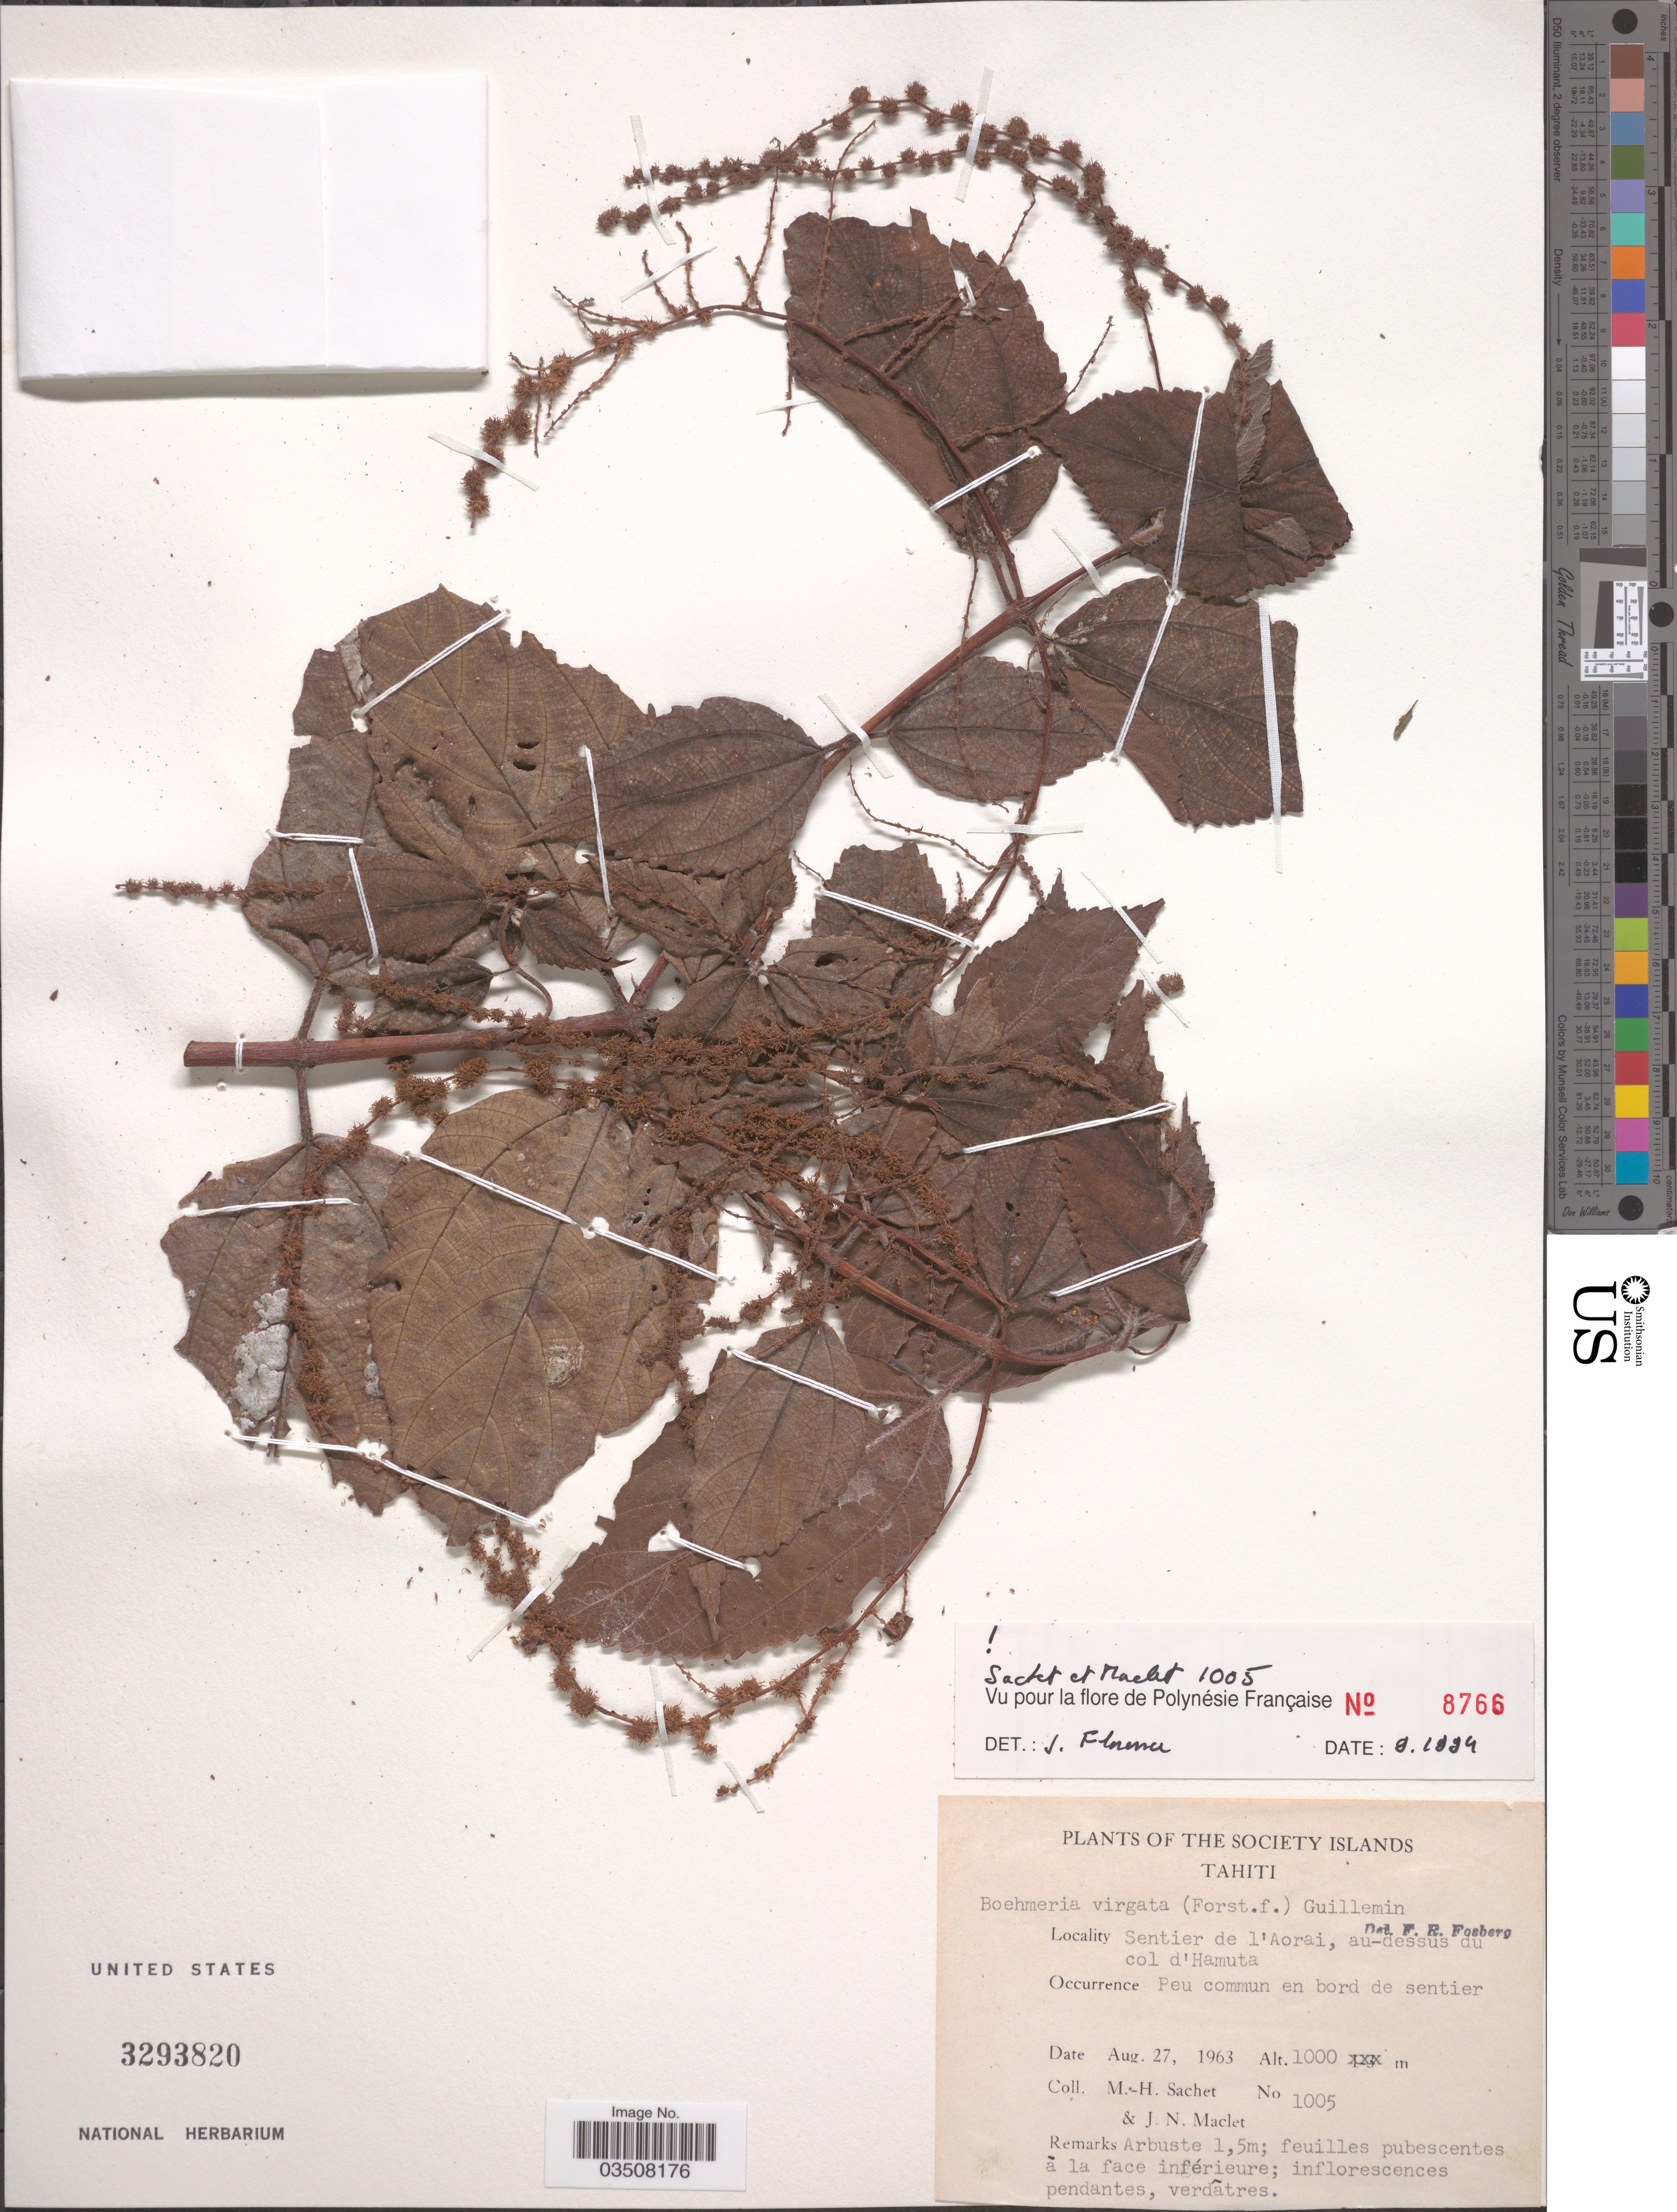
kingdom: Plantae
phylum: Tracheophyta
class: Magnoliopsida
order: Rosales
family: Urticaceae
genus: Boehmeria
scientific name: Boehmeria virgata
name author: (G. Forst.) Guill.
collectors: M.-H. Sachet & J. Maclet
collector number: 1005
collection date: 1963-08-27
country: French Polynesia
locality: The Society Islands, Tahiti. Sentier de l'Aorai, au-dessus du col d'Hamuta.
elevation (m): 1000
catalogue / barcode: US 3293820